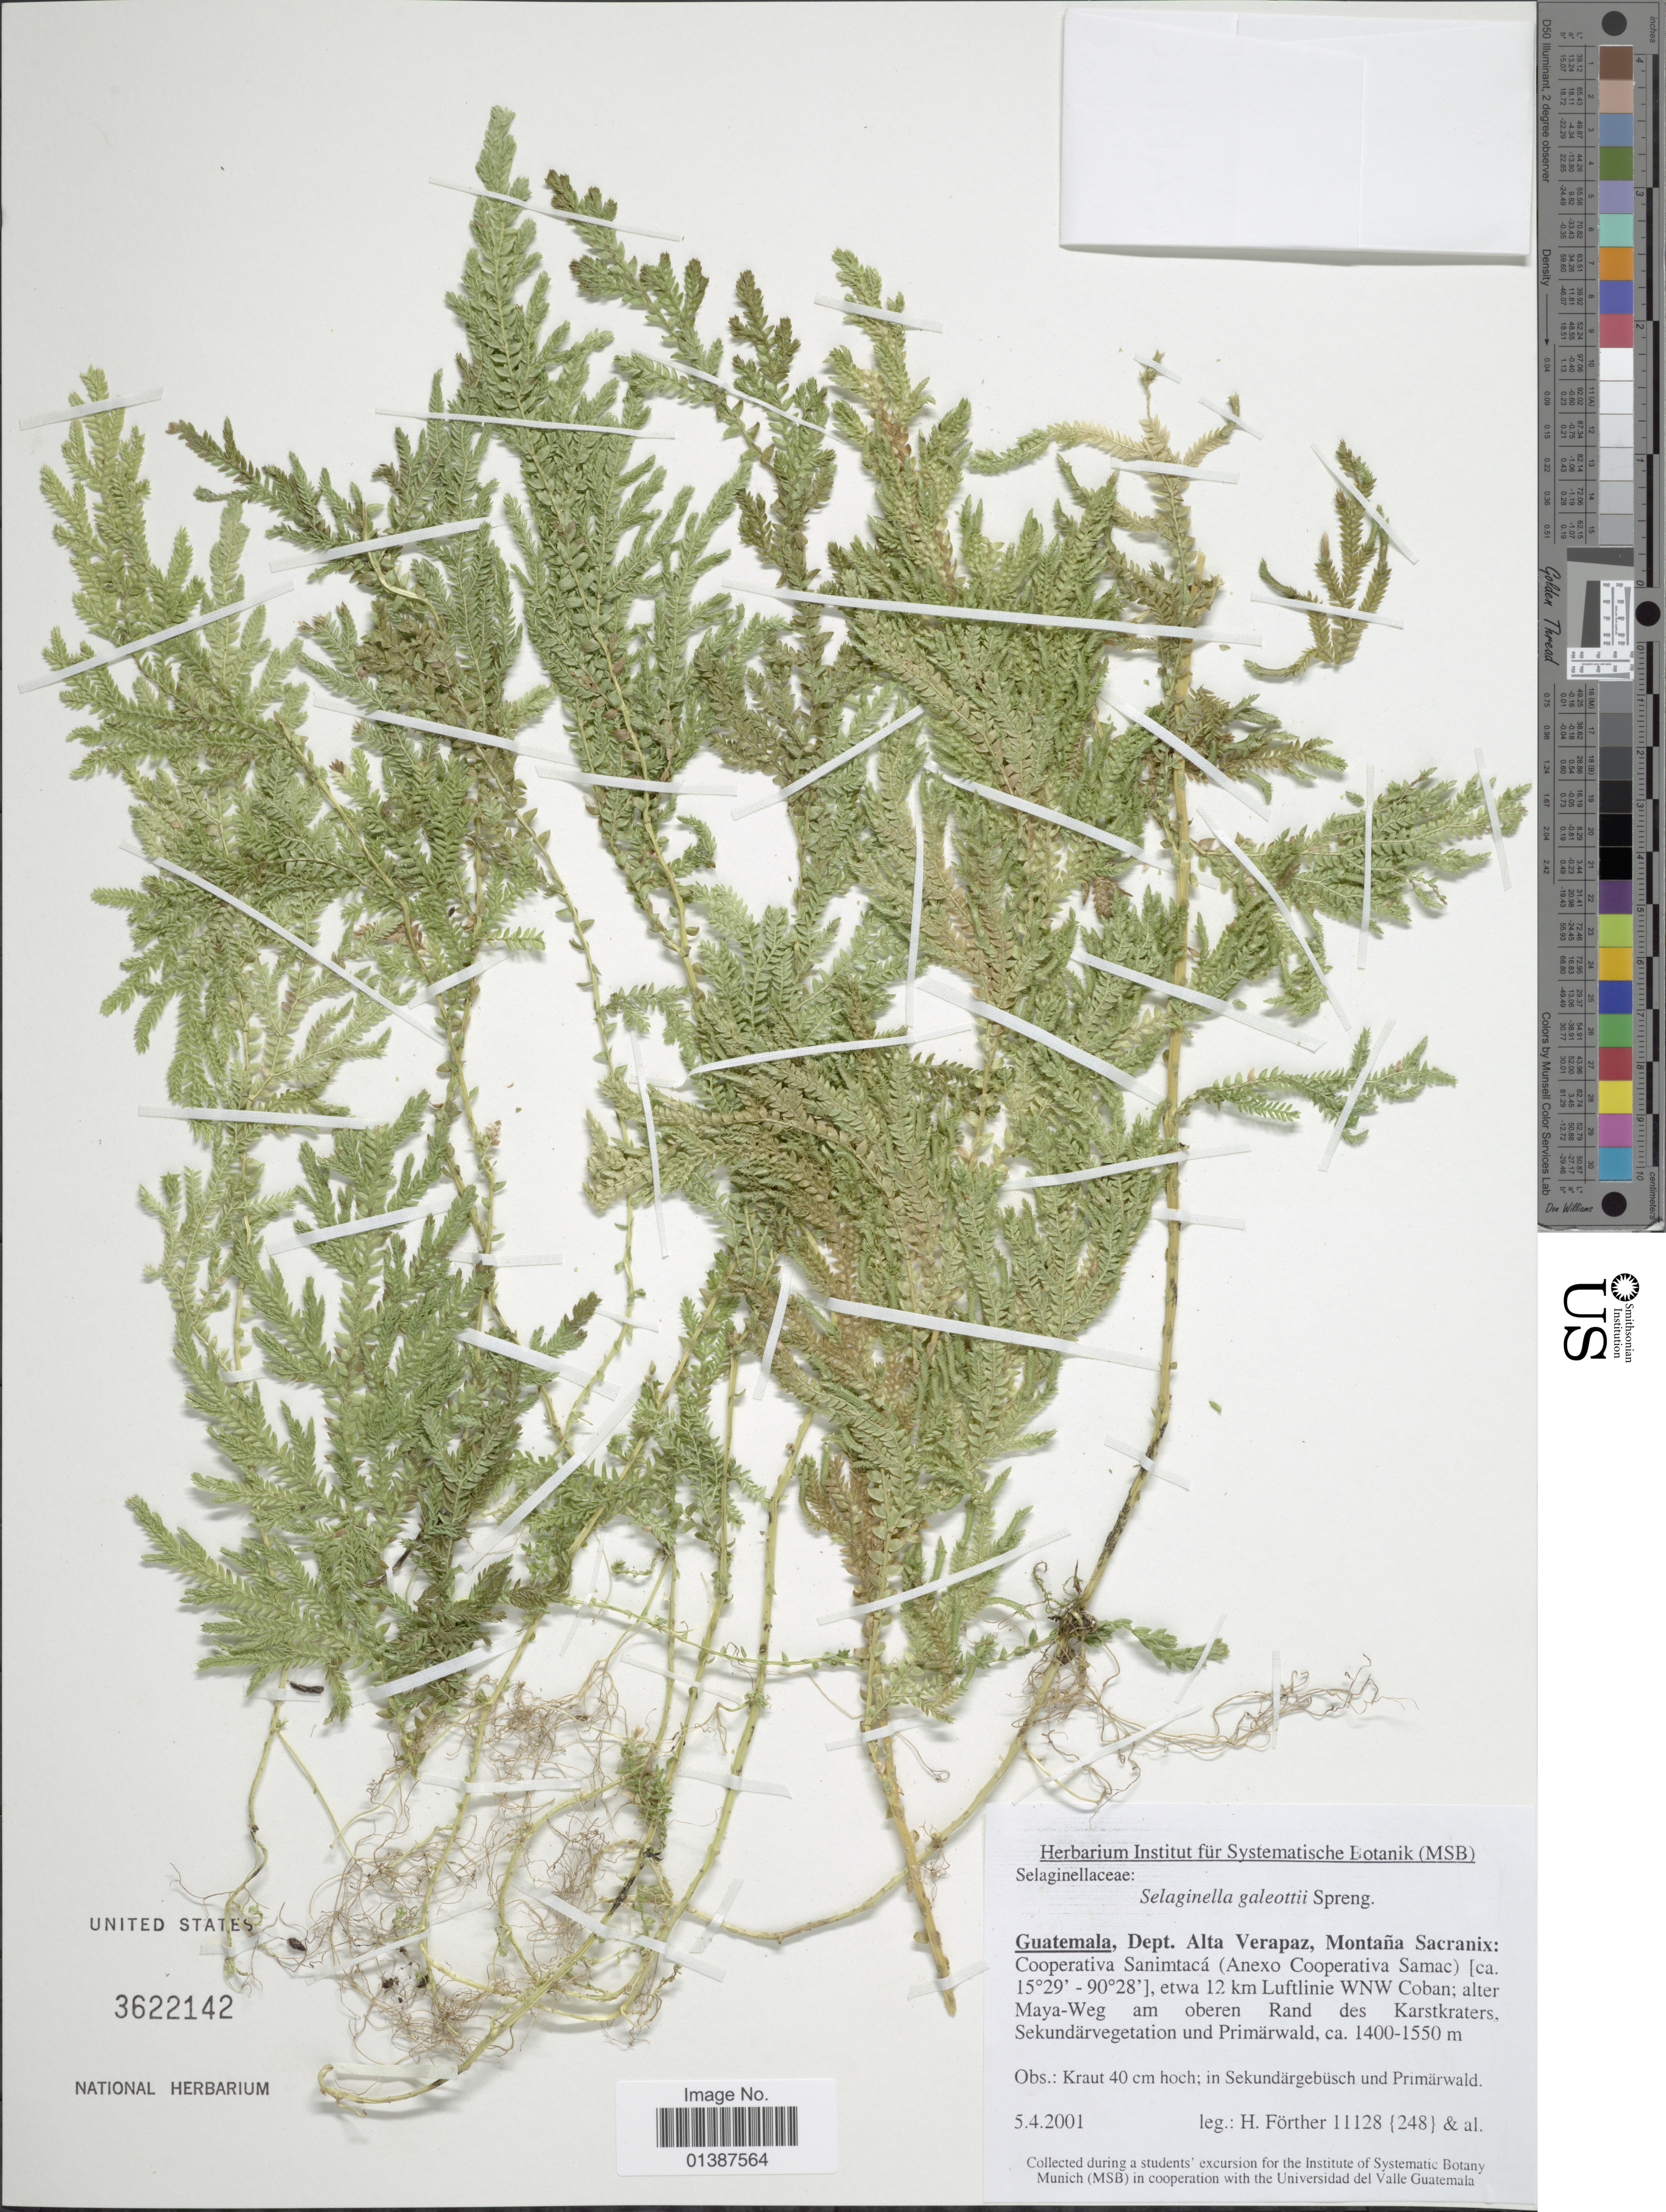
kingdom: Plantae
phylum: Tracheophyta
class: Lycopodiopsida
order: Selaginellales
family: Selaginellaceae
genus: Selaginella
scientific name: Selaginella galeottii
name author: Spring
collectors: H. Förther & et al.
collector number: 11128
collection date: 2001-04-05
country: Guatemala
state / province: Alta Verapaz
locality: Dept Alta Verapaz, Montaña Sacranix: Cooperativa Sanimtacá (Anexo Copperativa Samac), etwa 12 km Luftline WNW Coban; alter Maya-Weg am oberen Rand des Karstkraters, Sekundärvegetation und Primärwald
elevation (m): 1400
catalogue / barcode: US 3622142